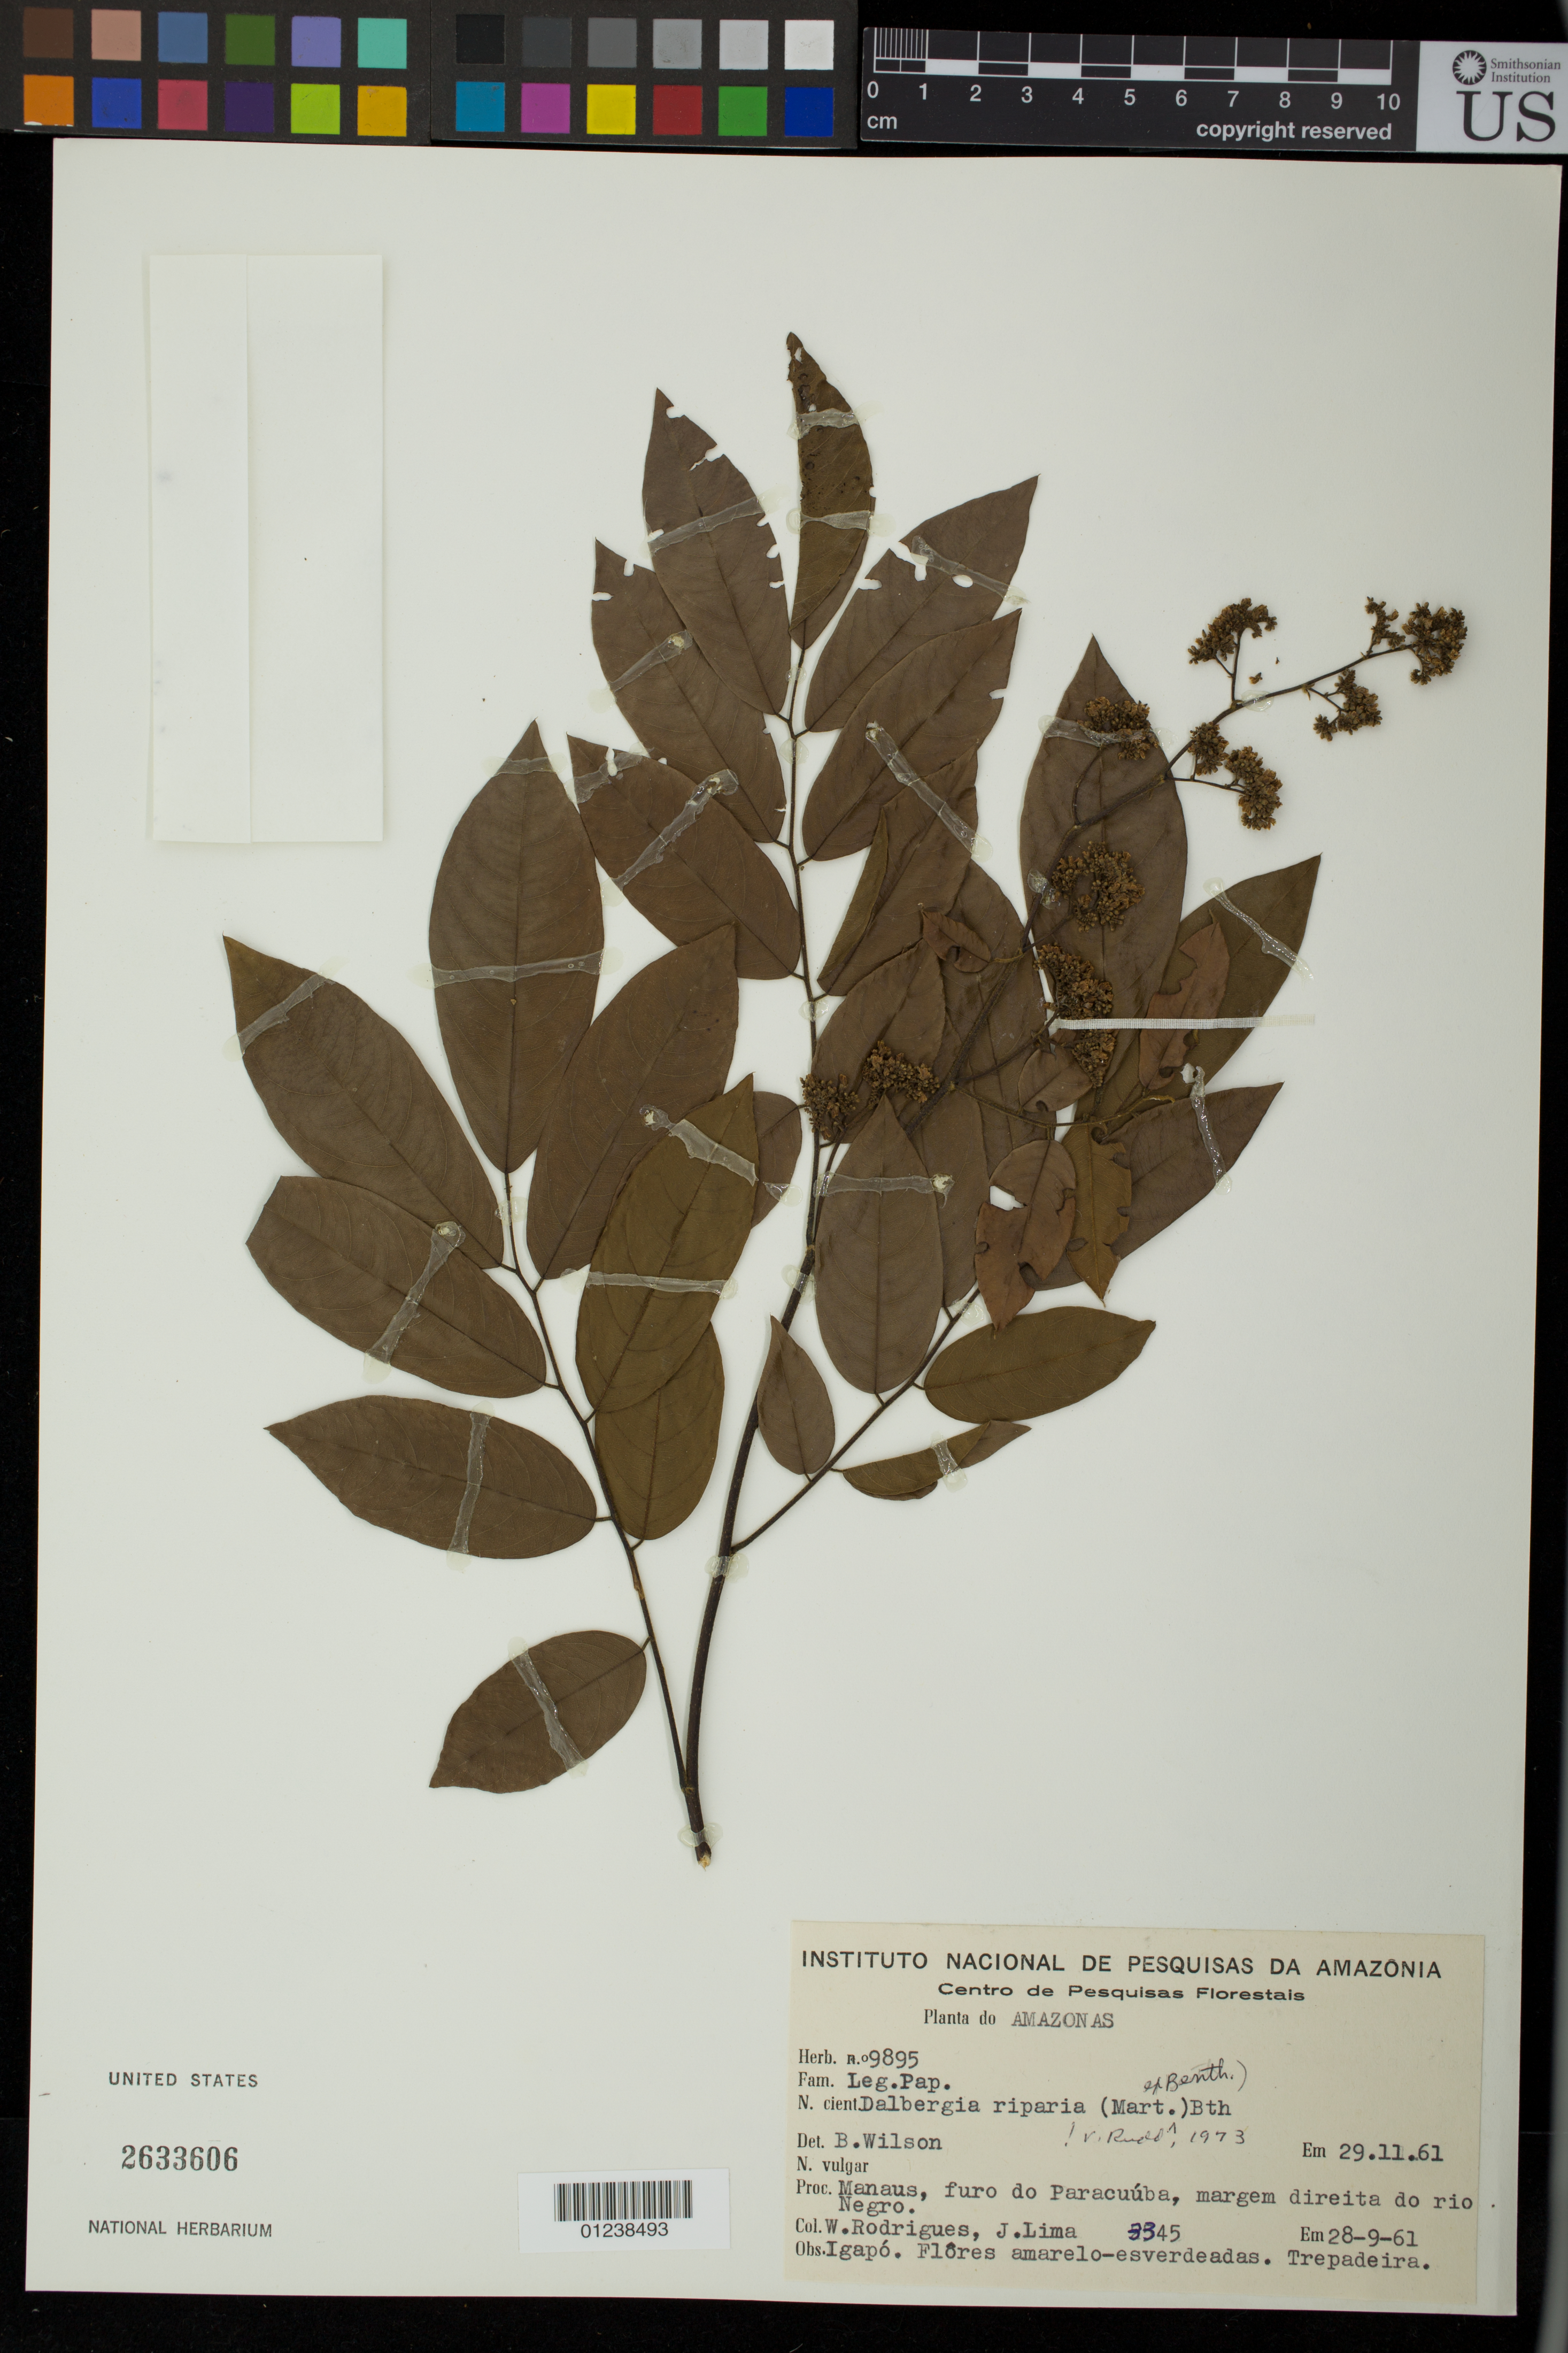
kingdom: Plantae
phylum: Tracheophyta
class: Magnoliopsida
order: Fabales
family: Fabaceae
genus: Dalbergia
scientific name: Dalbergia riparia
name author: (Mart.) Benth.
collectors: W. Rodrigues & J. Lima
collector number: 3345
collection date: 1961-09-28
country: Brazil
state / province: Amazonas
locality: Manaus. Furo do Paracuuba, margem direita dos rio Negro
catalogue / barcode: US 2633606